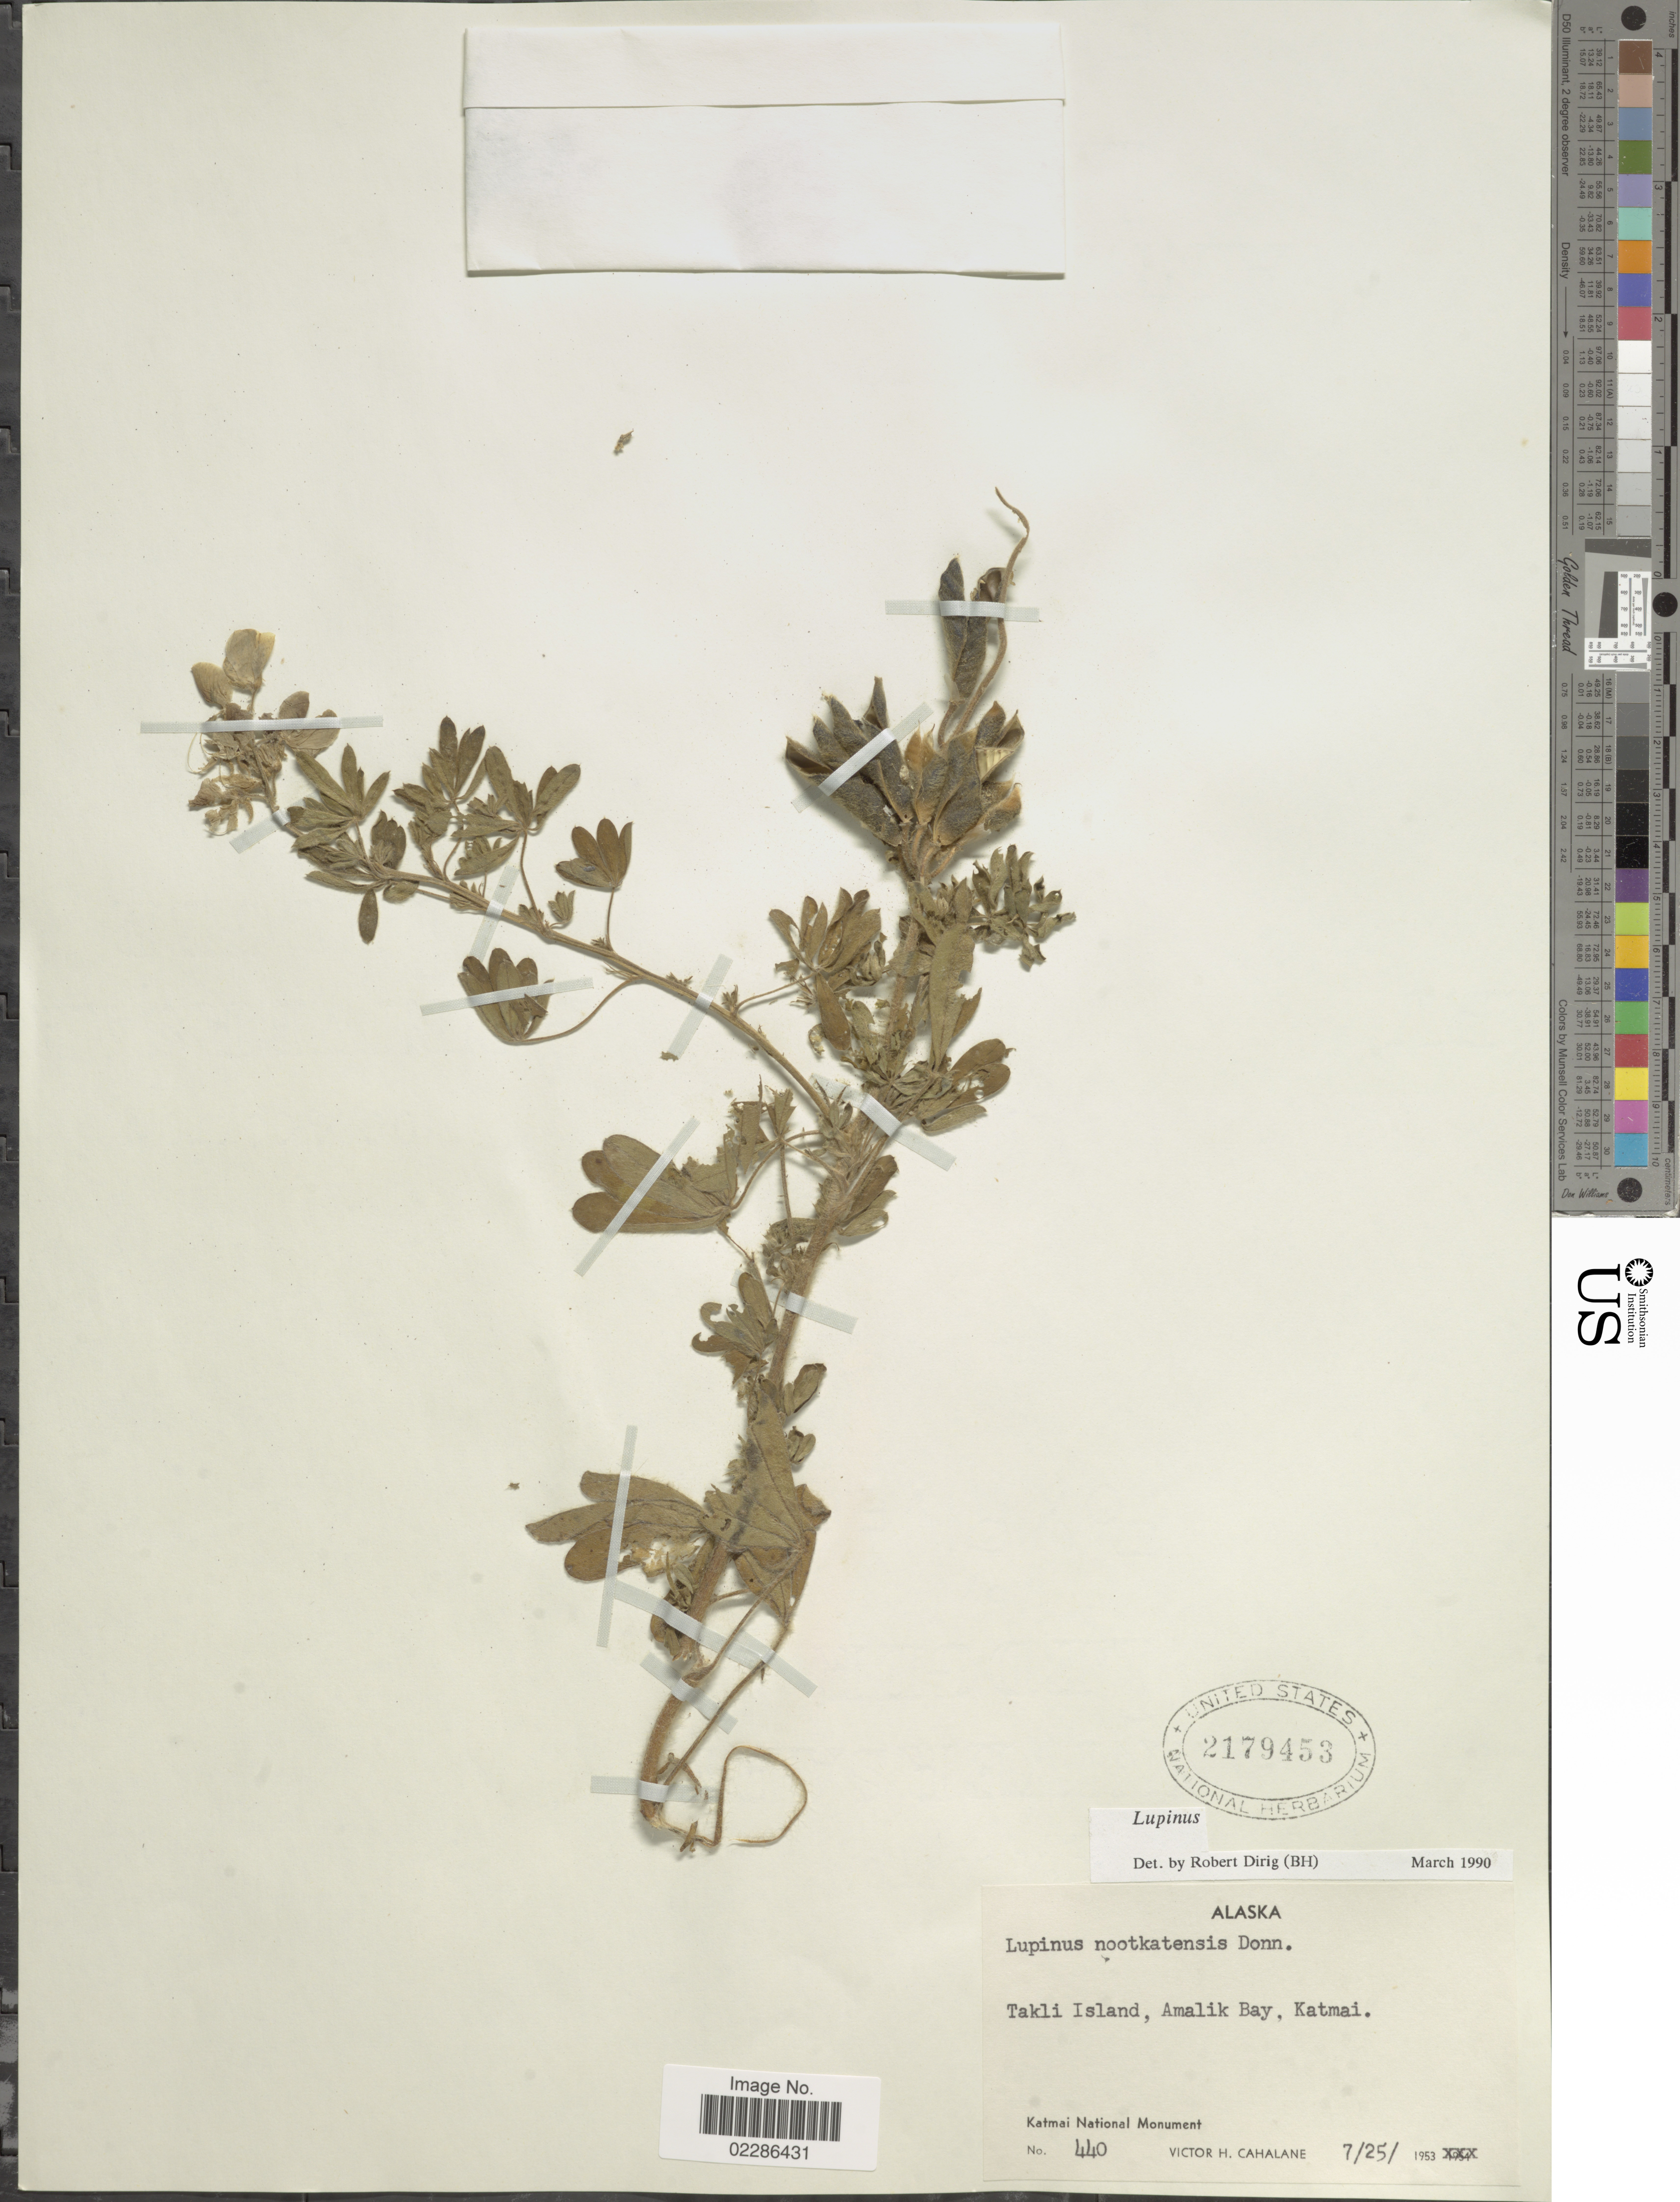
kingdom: Plantae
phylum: Tracheophyta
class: Magnoliopsida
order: Fabales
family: Fabaceae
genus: Lupinus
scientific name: Lupinus nootkatensis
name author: Donn ex Sims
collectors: V. Cahalane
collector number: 440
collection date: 1925-07-25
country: United States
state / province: Alaska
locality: Takli Island, Amalik Bay, Katmai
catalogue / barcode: US 2179453